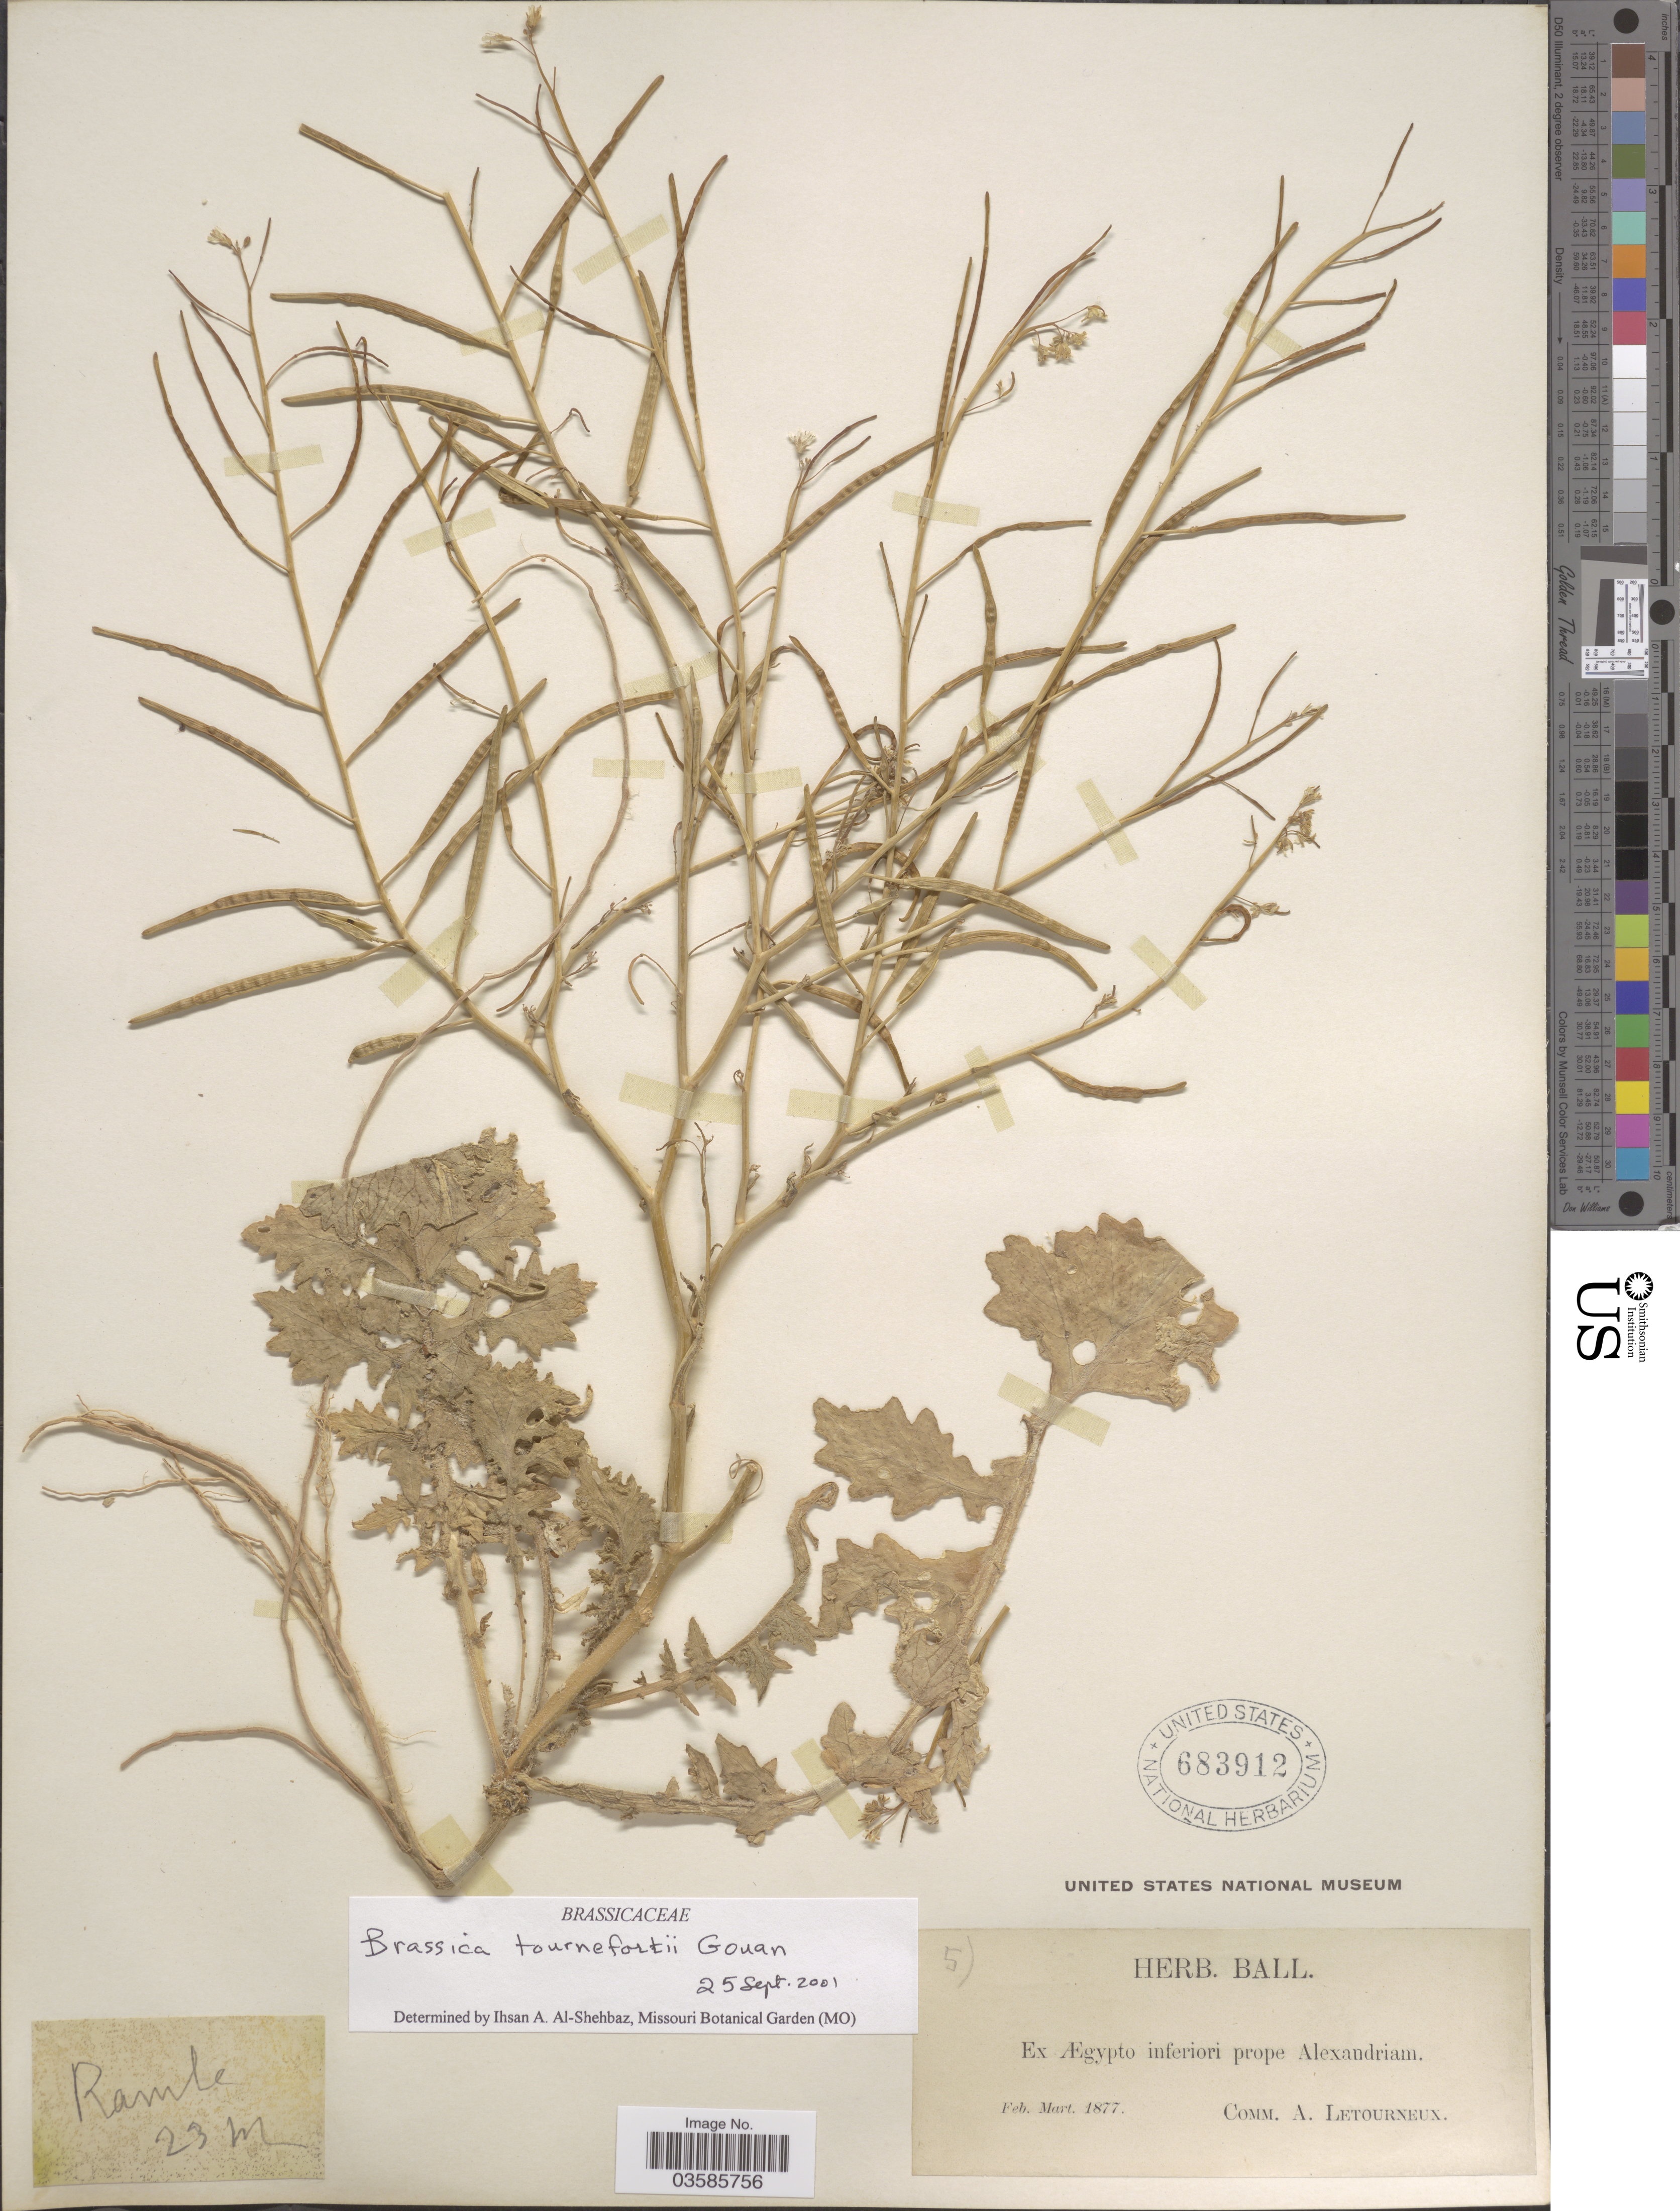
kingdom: Plantae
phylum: Tracheophyta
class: Magnoliopsida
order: Brassicales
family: Brassicaceae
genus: Brassica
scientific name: Brassica tournefortii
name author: Gouan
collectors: ex herb. Ball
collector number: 5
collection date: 1877-02/1877-03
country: Egypt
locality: Ex Ægypto inferiori prope Alexandriam. Ramle [unsure placement].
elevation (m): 23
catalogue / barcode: US 683912